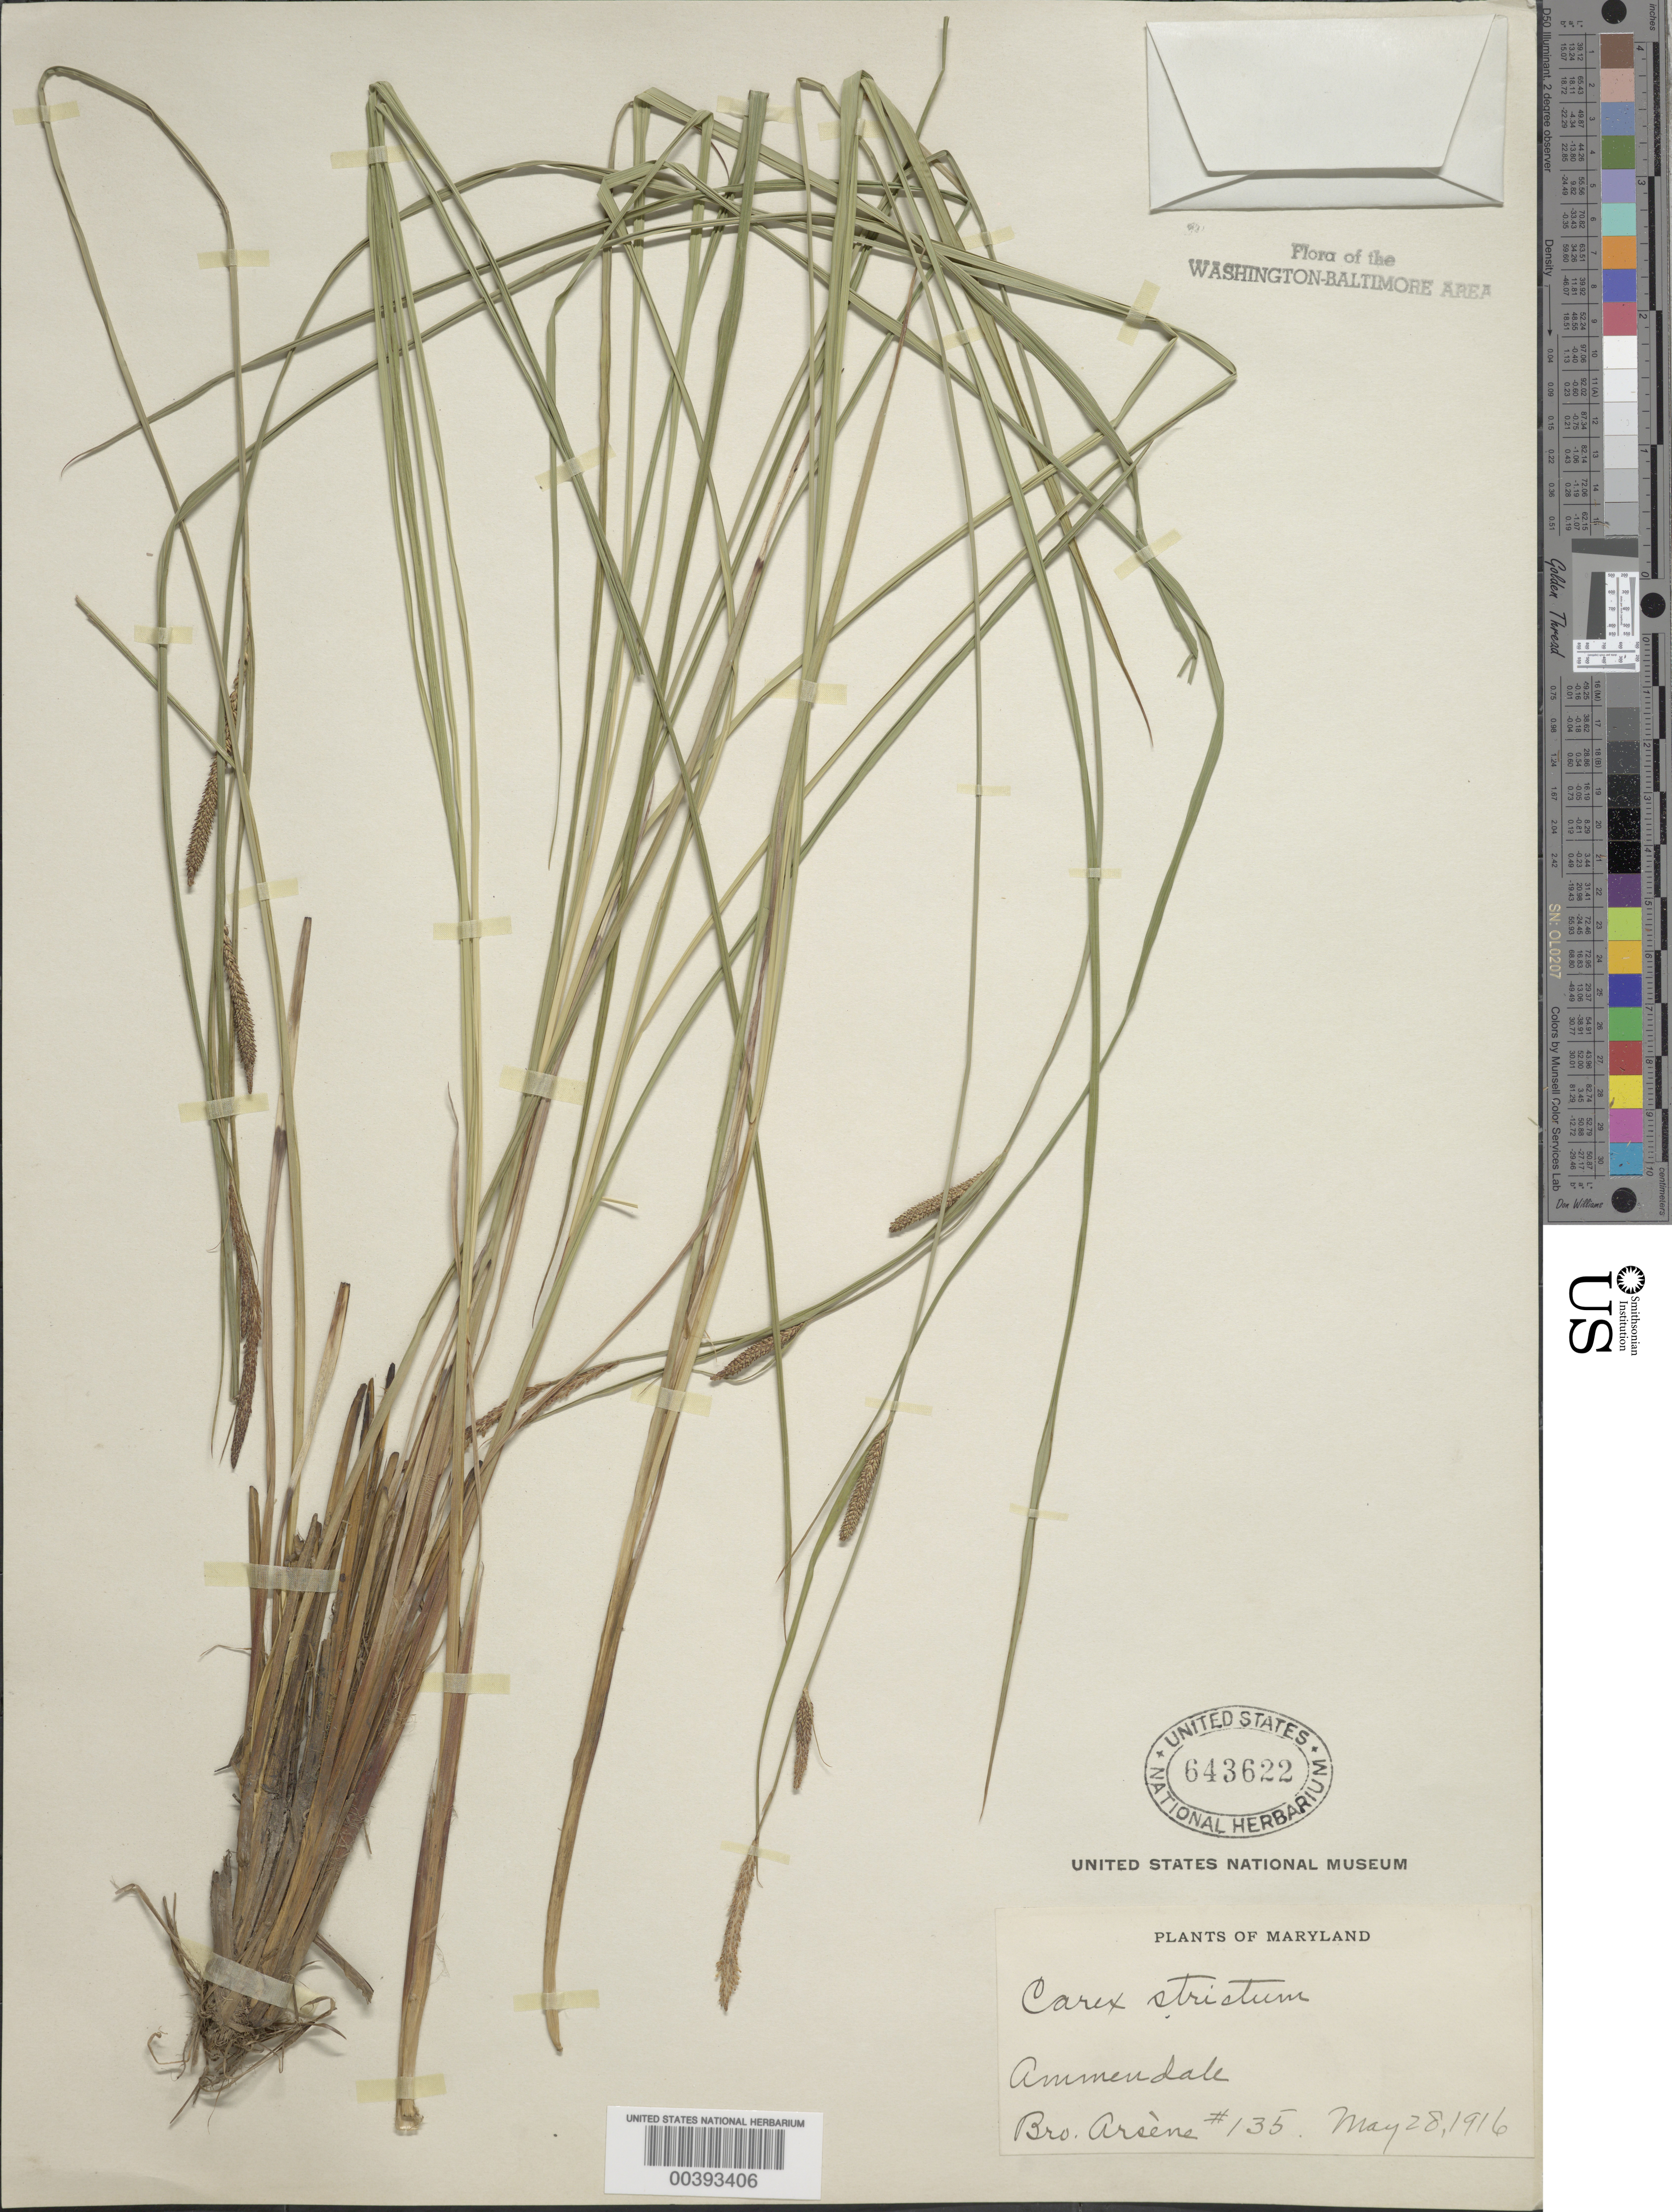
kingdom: Plantae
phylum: Tracheophyta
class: Liliopsida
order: Poales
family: Cyperaceae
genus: Carex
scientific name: Carex stricta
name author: Lam.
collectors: Bro. G. Arsène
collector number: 135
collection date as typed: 28 May 1916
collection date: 1916-05-28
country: United States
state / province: Maryland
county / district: Prince George's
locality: Ammendale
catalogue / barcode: US 643622